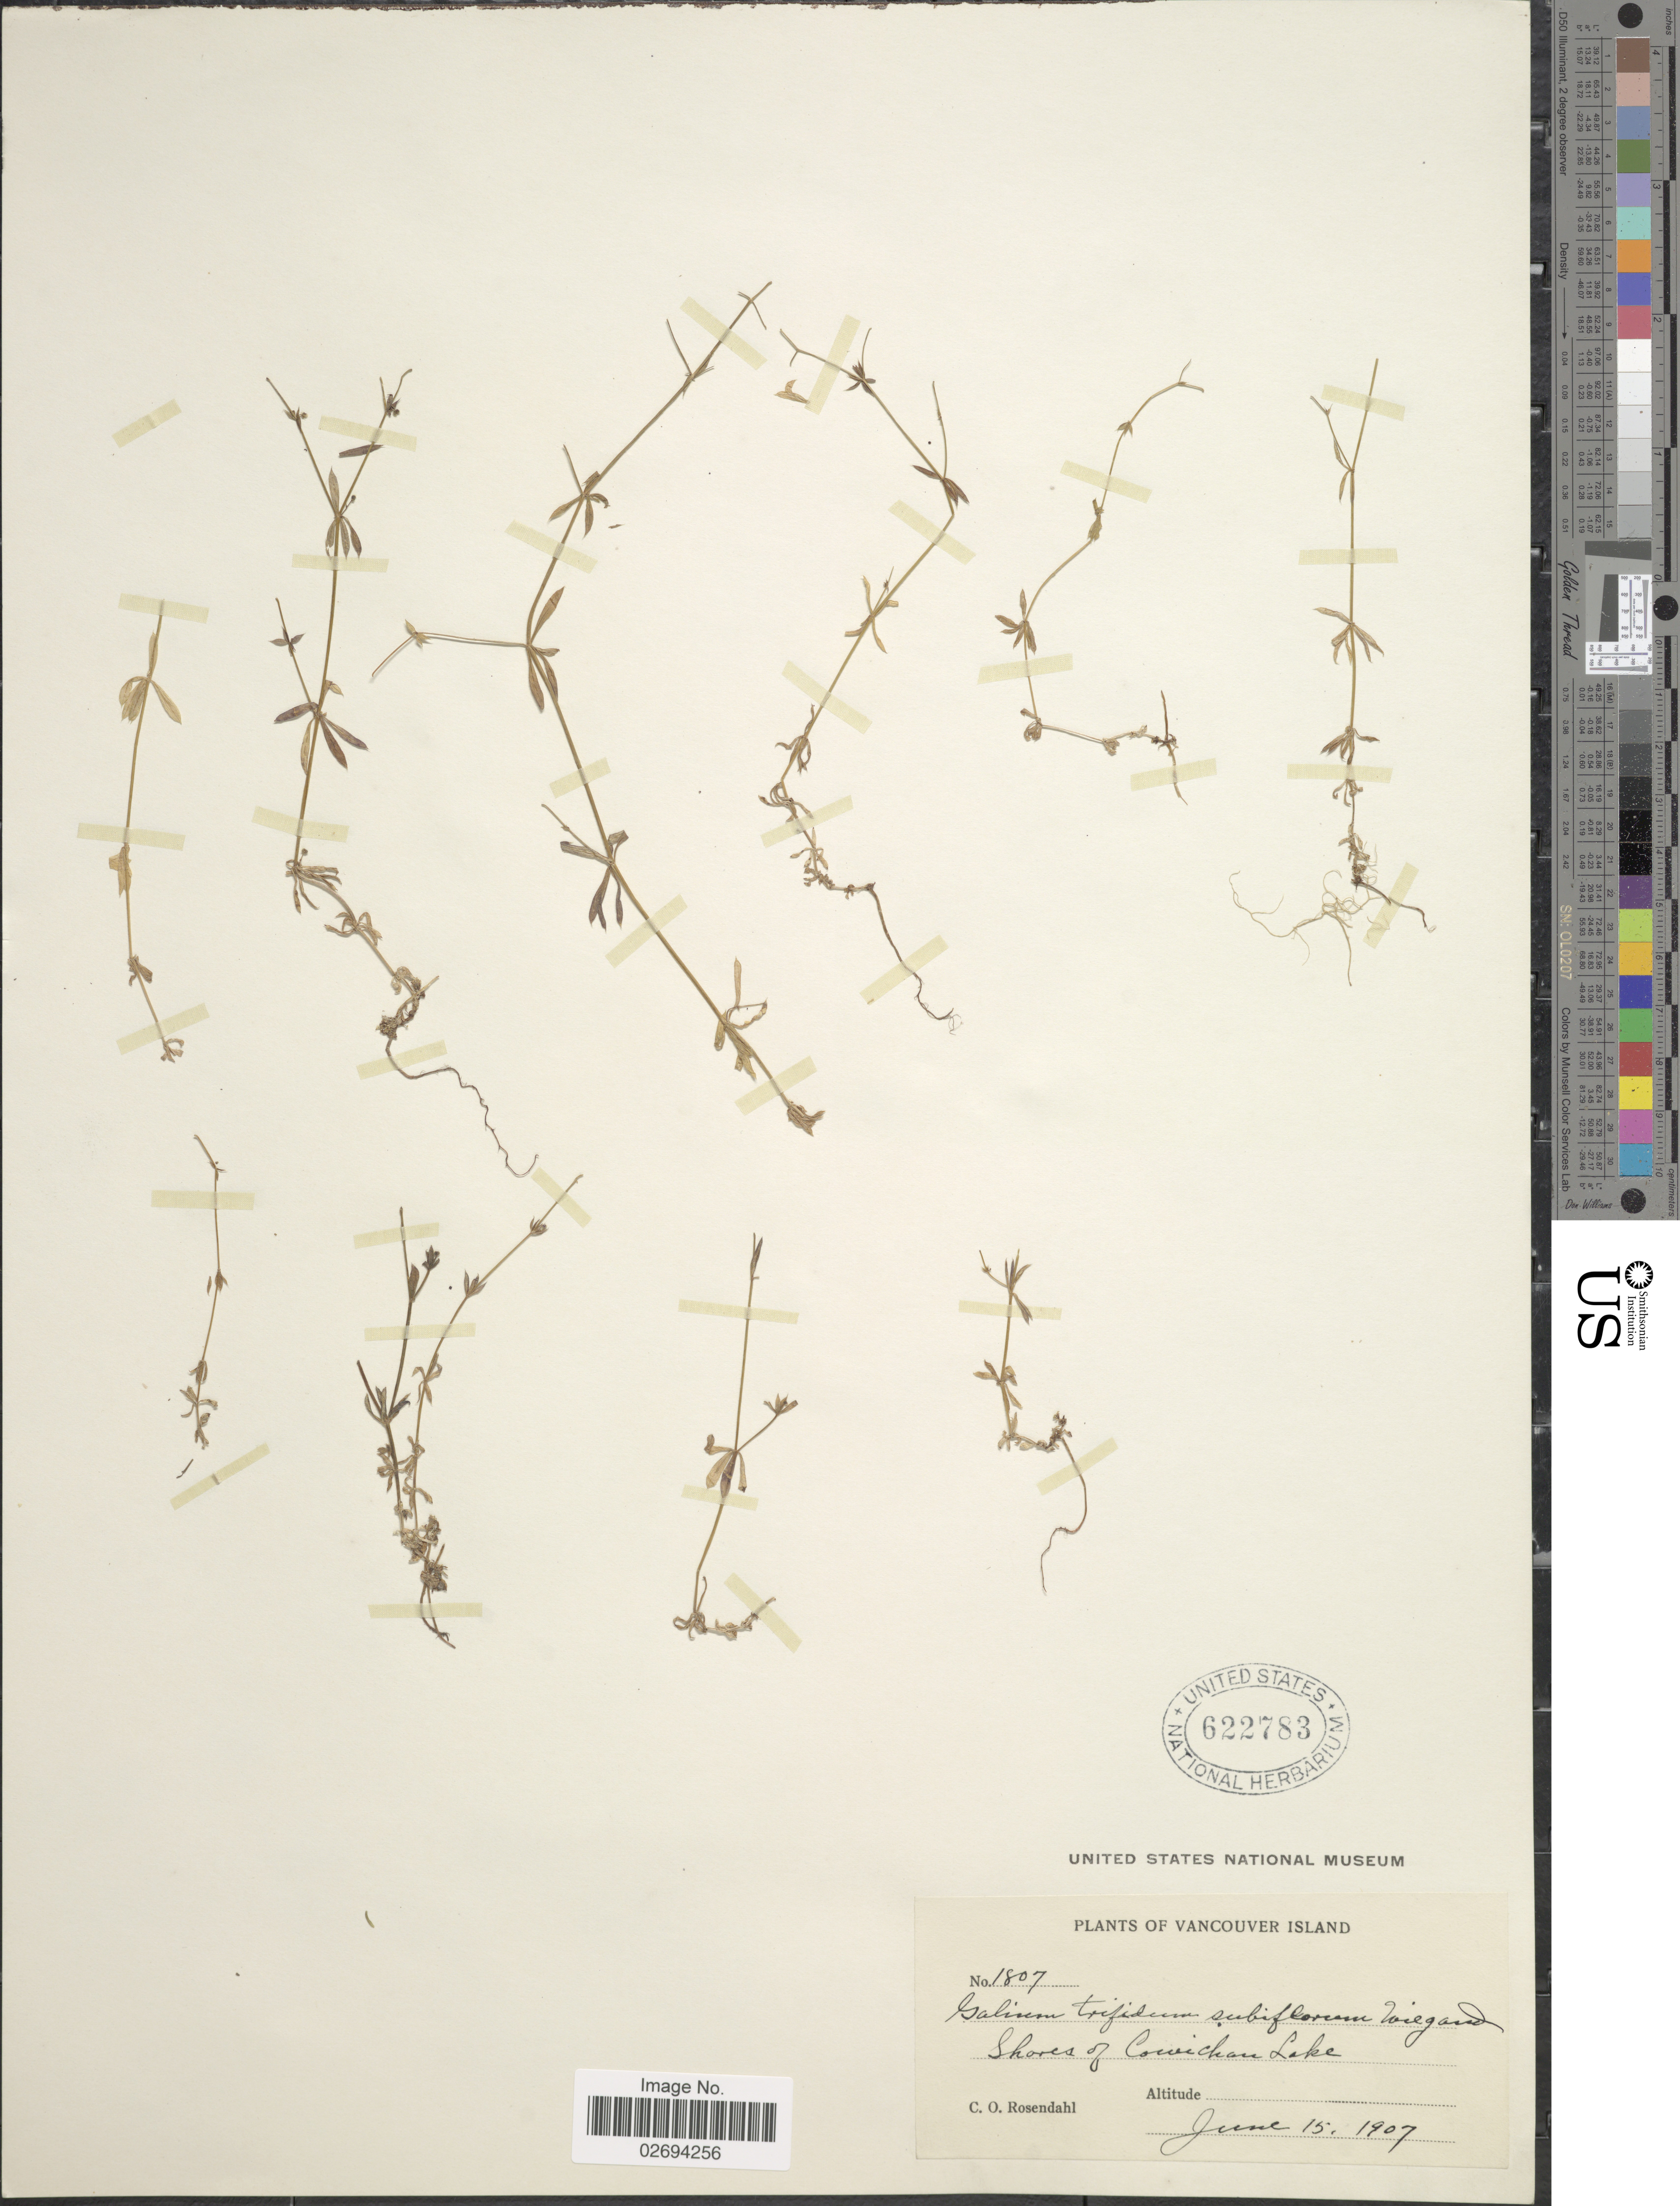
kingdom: Plantae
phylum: Tracheophyta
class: Magnoliopsida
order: Gentianales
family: Rubiaceae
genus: Galium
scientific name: Galium trifidum var. subbiflorum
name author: Wiegand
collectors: C. O. Rosendahl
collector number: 1807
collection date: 1907-06-15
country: Canada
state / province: British Columbia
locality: Vancouver Island. Shores of Corvichan Lake.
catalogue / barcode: US 622783